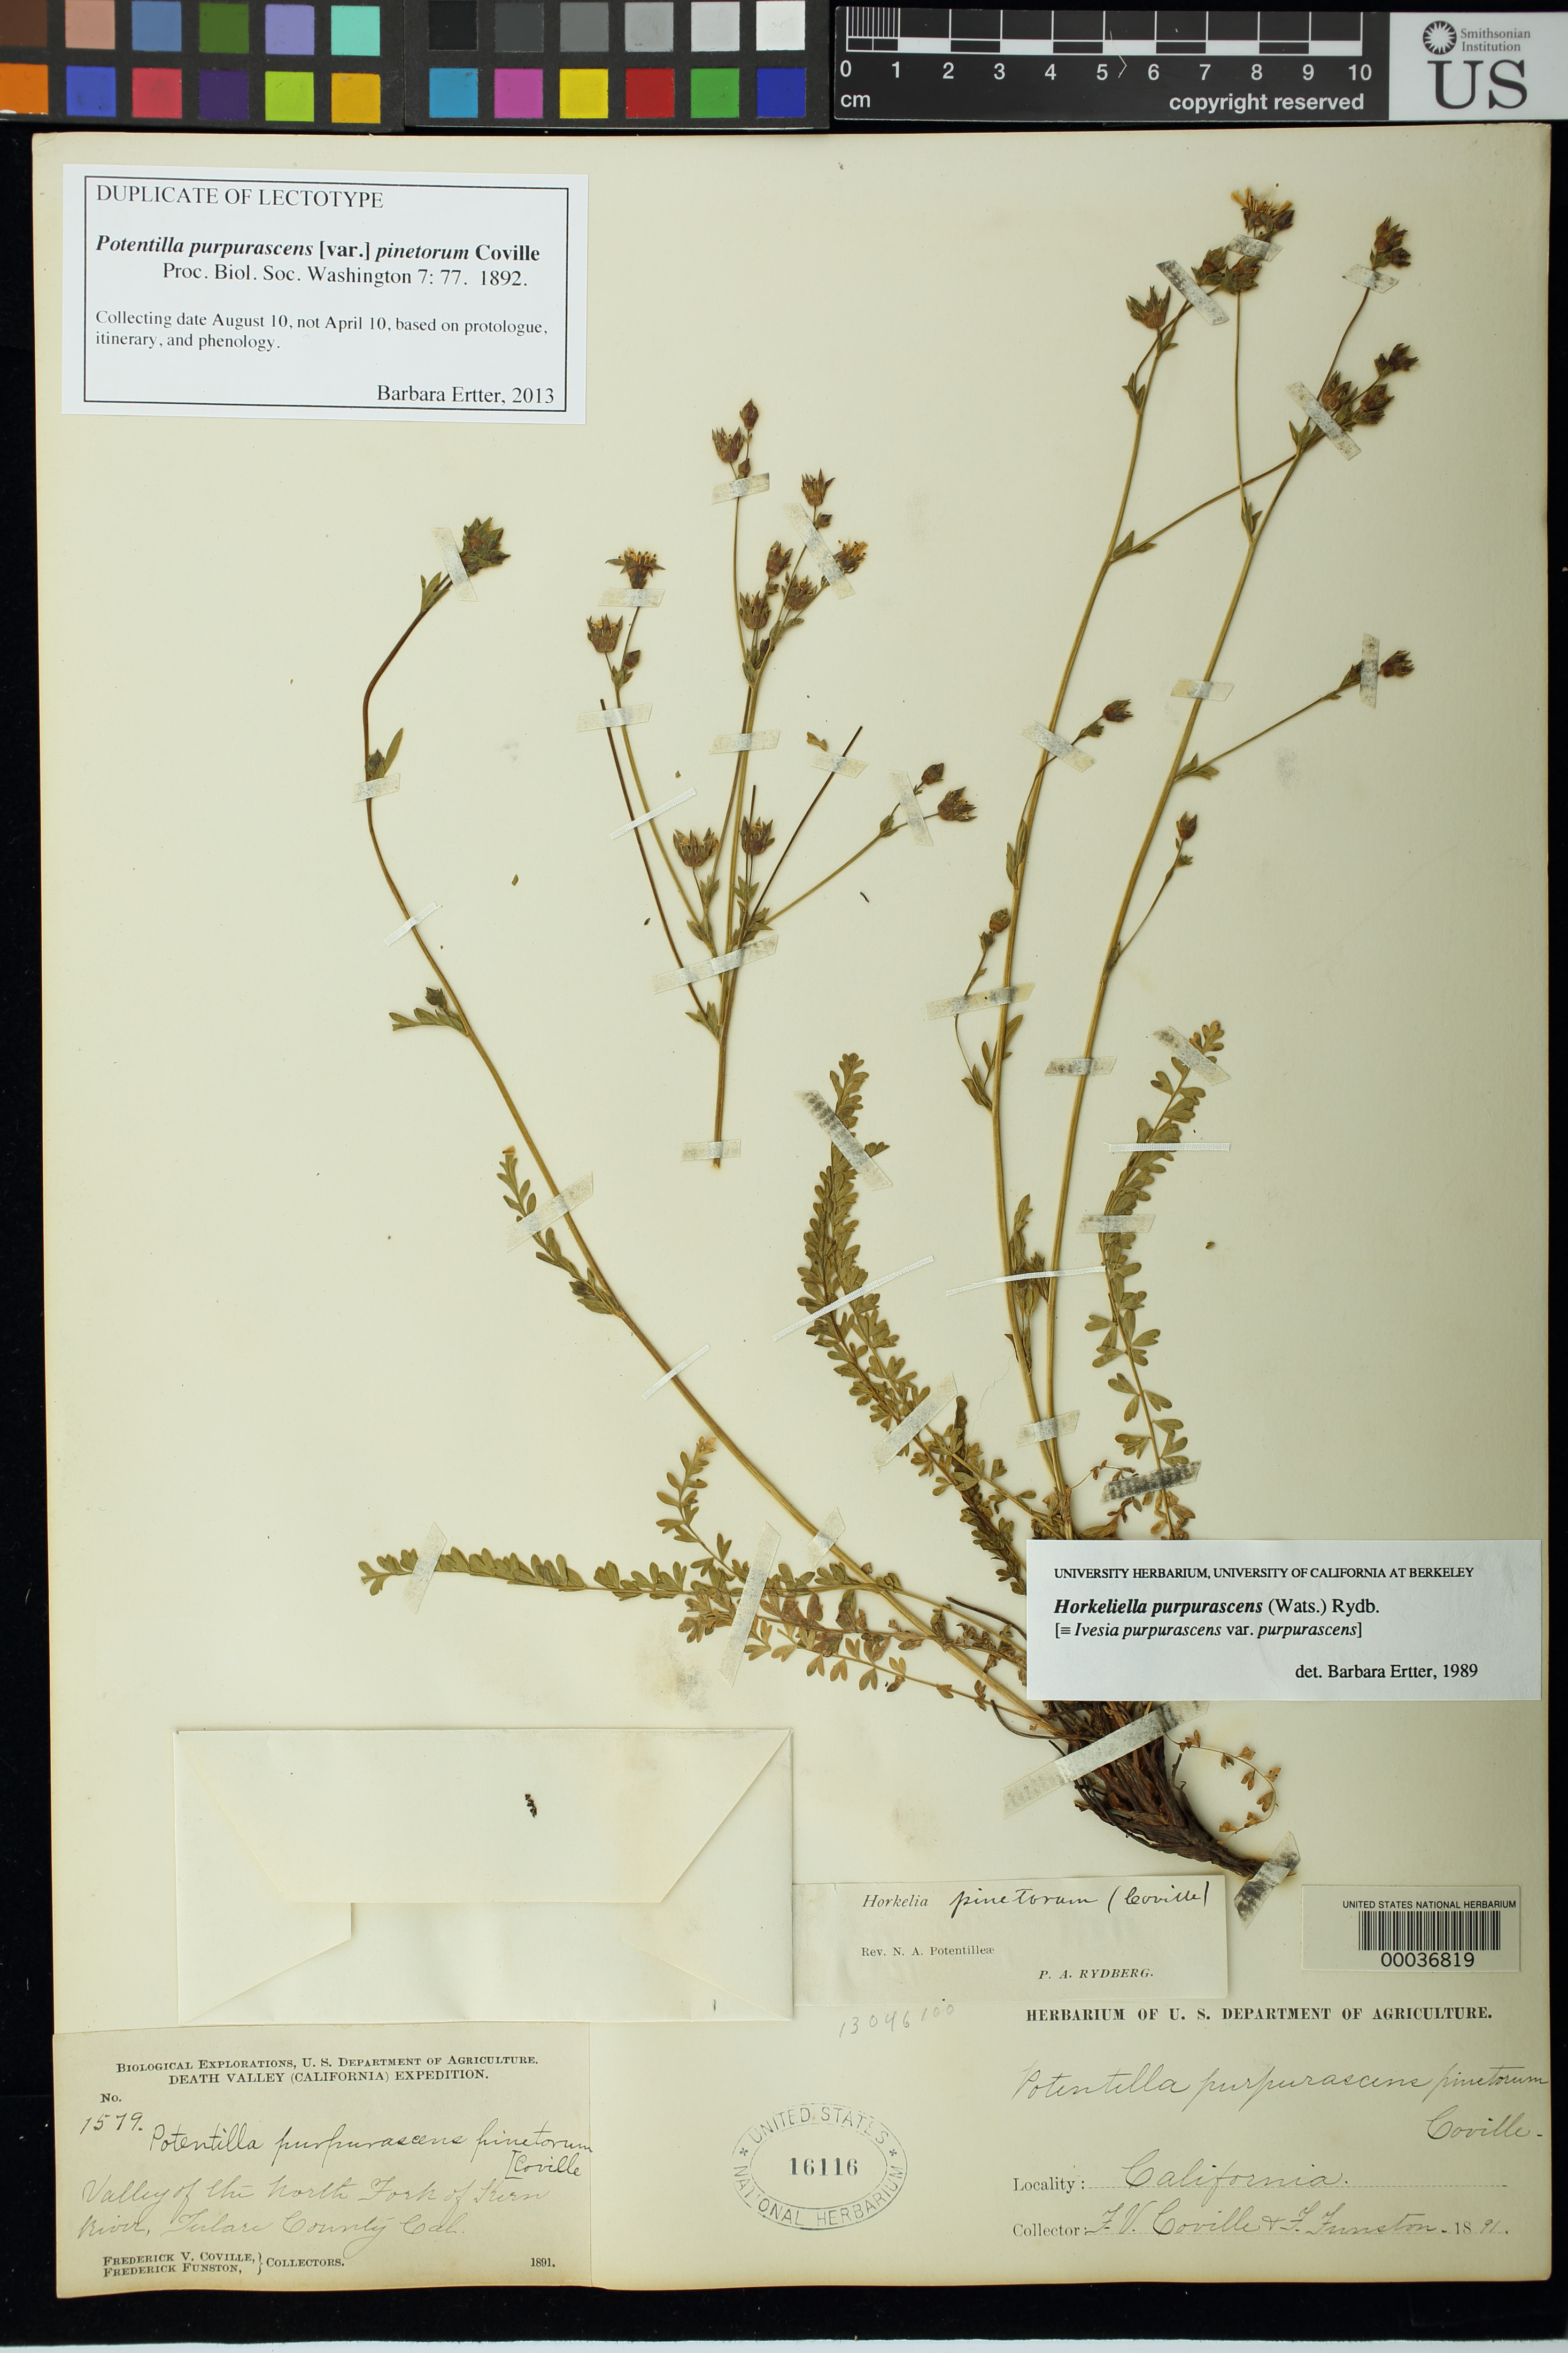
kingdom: Plantae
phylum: Tracheophyta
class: Magnoliopsida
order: Rosales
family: Rosaceae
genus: Potentilla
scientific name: Potentilla purpurascens var. pinetorum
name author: Coville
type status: Type Collection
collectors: F. V. Coville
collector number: Death Valley Exped. 1579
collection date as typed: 10 Apr 1891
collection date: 1891-04-10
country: United States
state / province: California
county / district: Tulare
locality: Valley of the North Fork of Kern River, Tulare County. Lyon Meadow, on the trail between Mineral King & Kern River. [locality varies slightly on duplicates]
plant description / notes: Protologue cites "Type specimen in the United States National Herbarium, No. 1579, Death Valley Expedition; collected August [error for April!] 10, 1891, at Trout Meadow, Sierra Nevada, Tulare County, California, by Frederick V. Coville". US has 3 original sheets of this collection (USNH 16116, 16117, 16118), none indicated as the type by Coville; USNH 16118 is annotated "lectotype (pending publication)" by B. Ertter (2013), the other 2 sheets as "duplicate of lectotype".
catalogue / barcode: US 16116